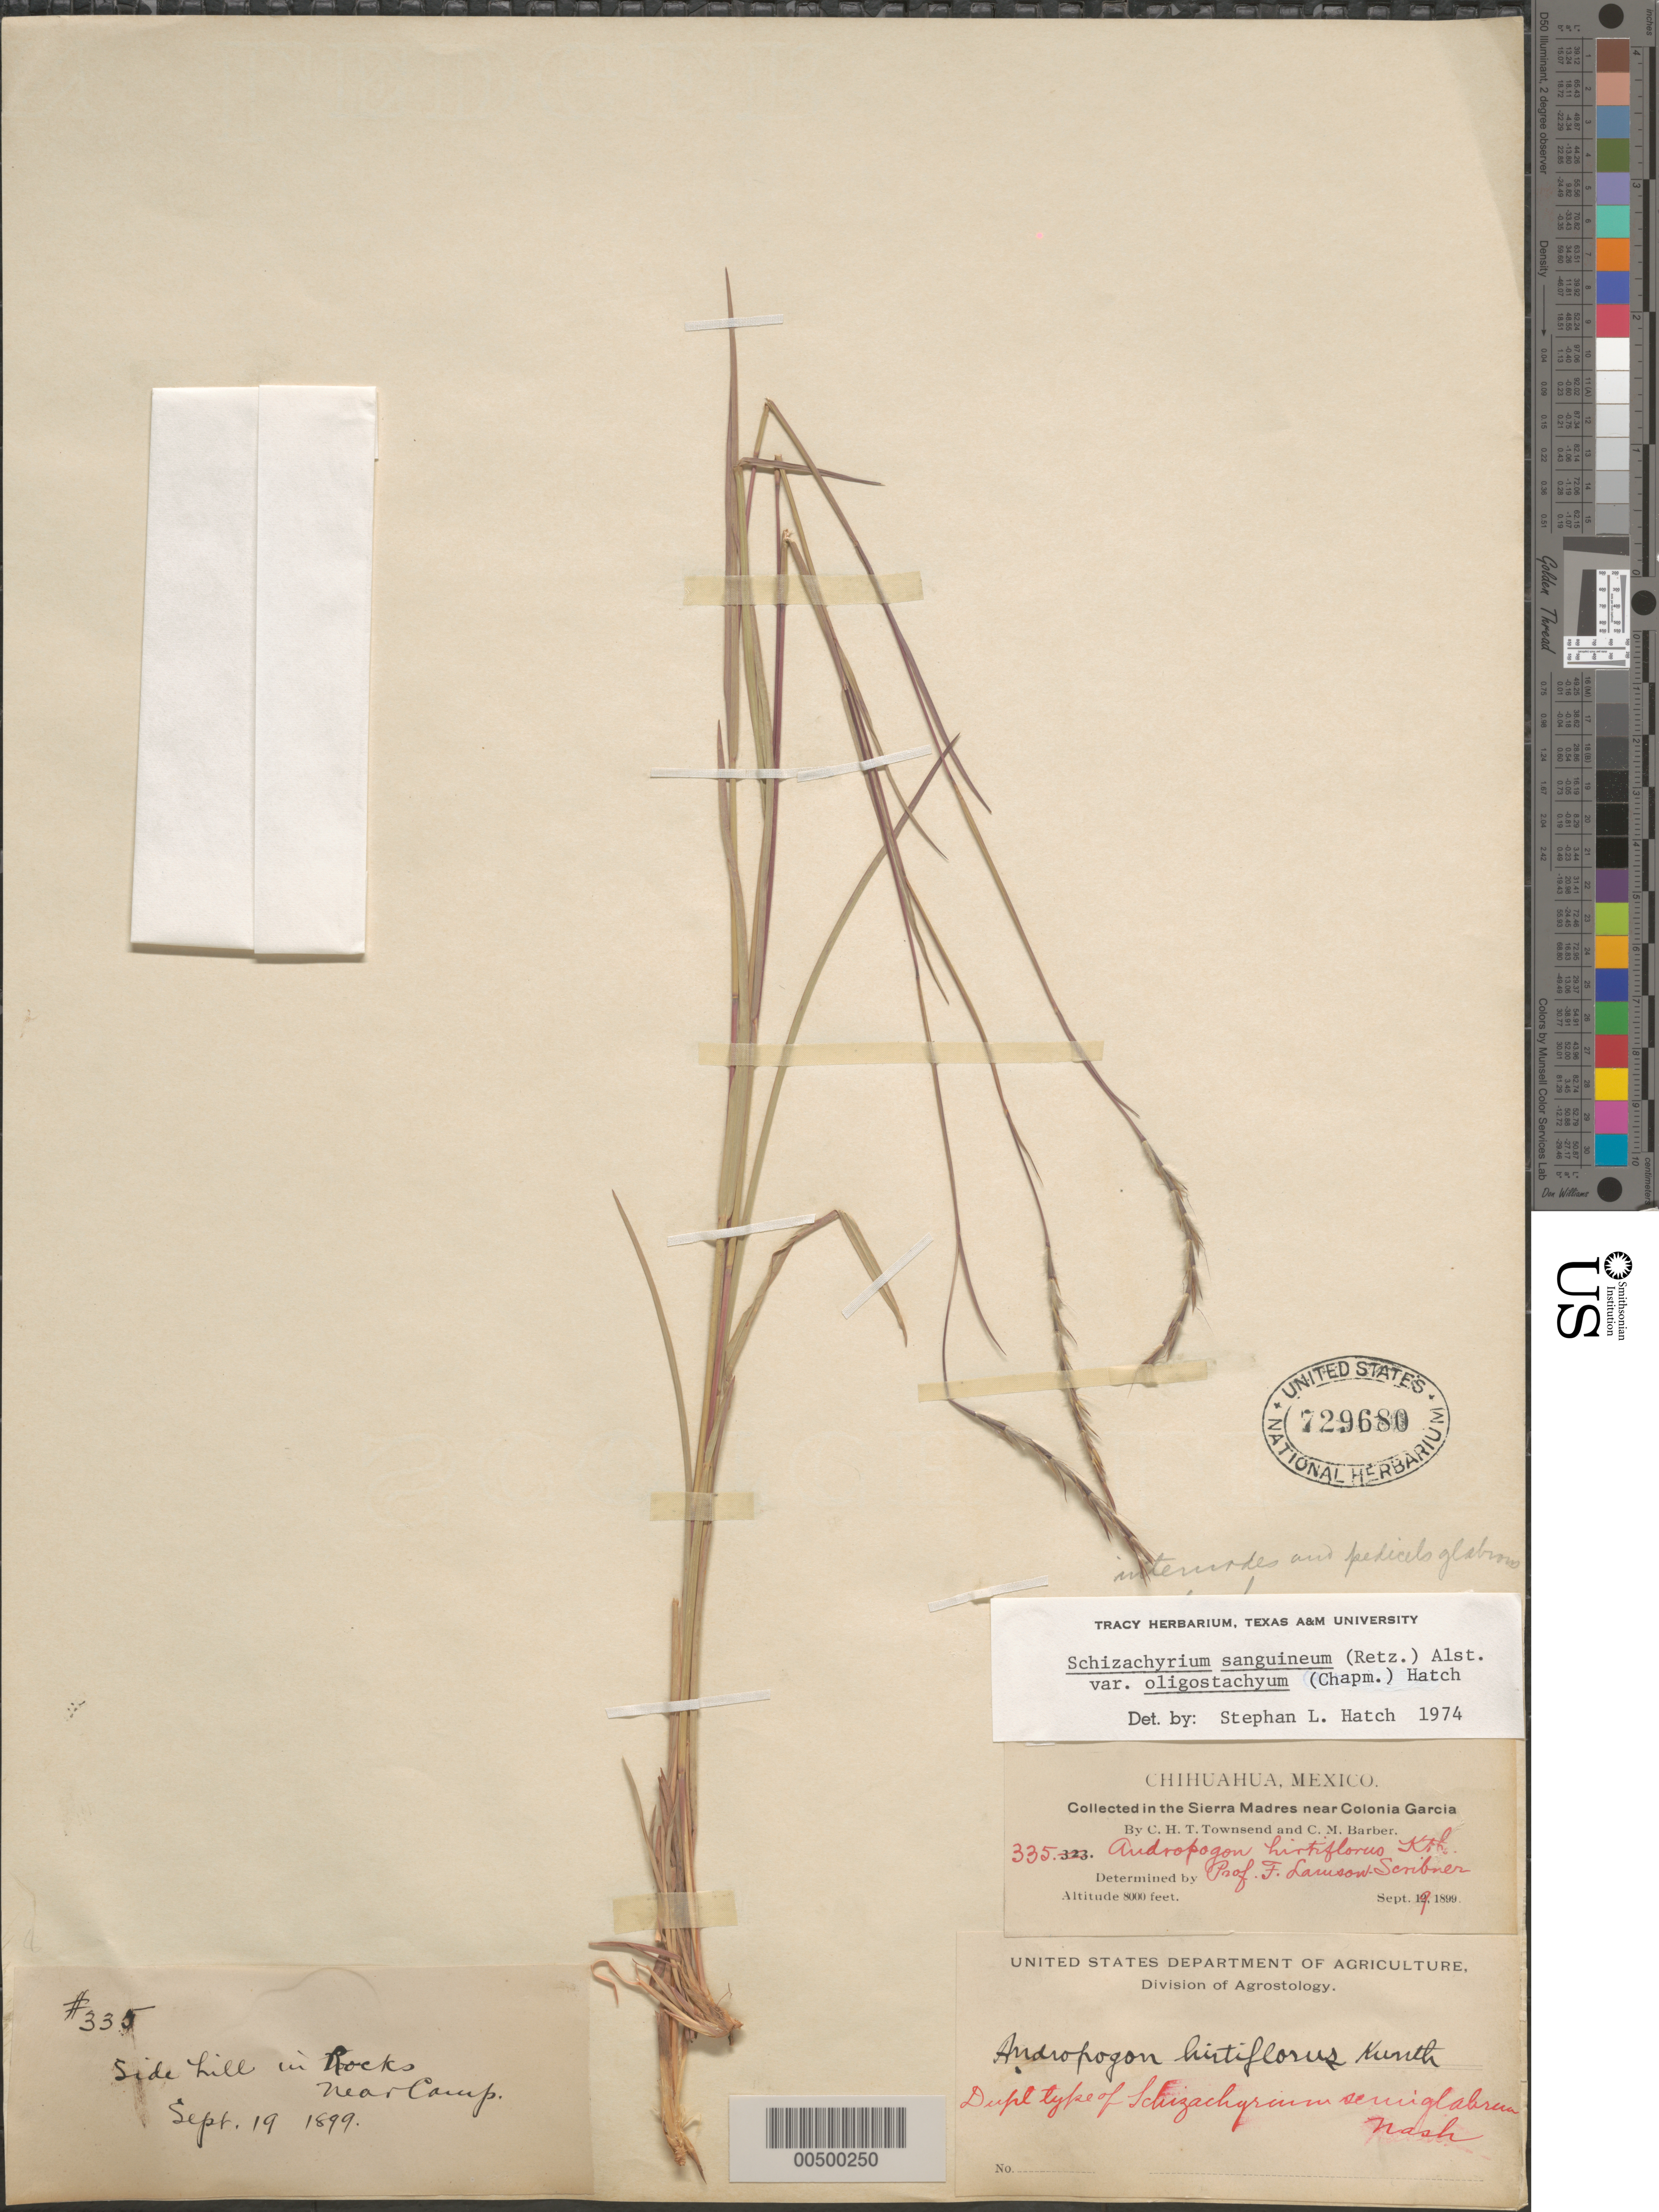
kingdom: Plantae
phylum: Tracheophyta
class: Liliopsida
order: Poales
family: Poaceae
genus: Schizachyrium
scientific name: Schizachyrium sanguineum var. oligostachyum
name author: (Chapm.) S.L. Hatch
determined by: Hatch, S. L.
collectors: C. H. T. Townsend & C. Barber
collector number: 335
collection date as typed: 19 Sep 1899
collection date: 1899-09-19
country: Mexico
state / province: Chihuahua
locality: Sierra Madres near Colonia Garcia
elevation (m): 2438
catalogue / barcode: US 729680